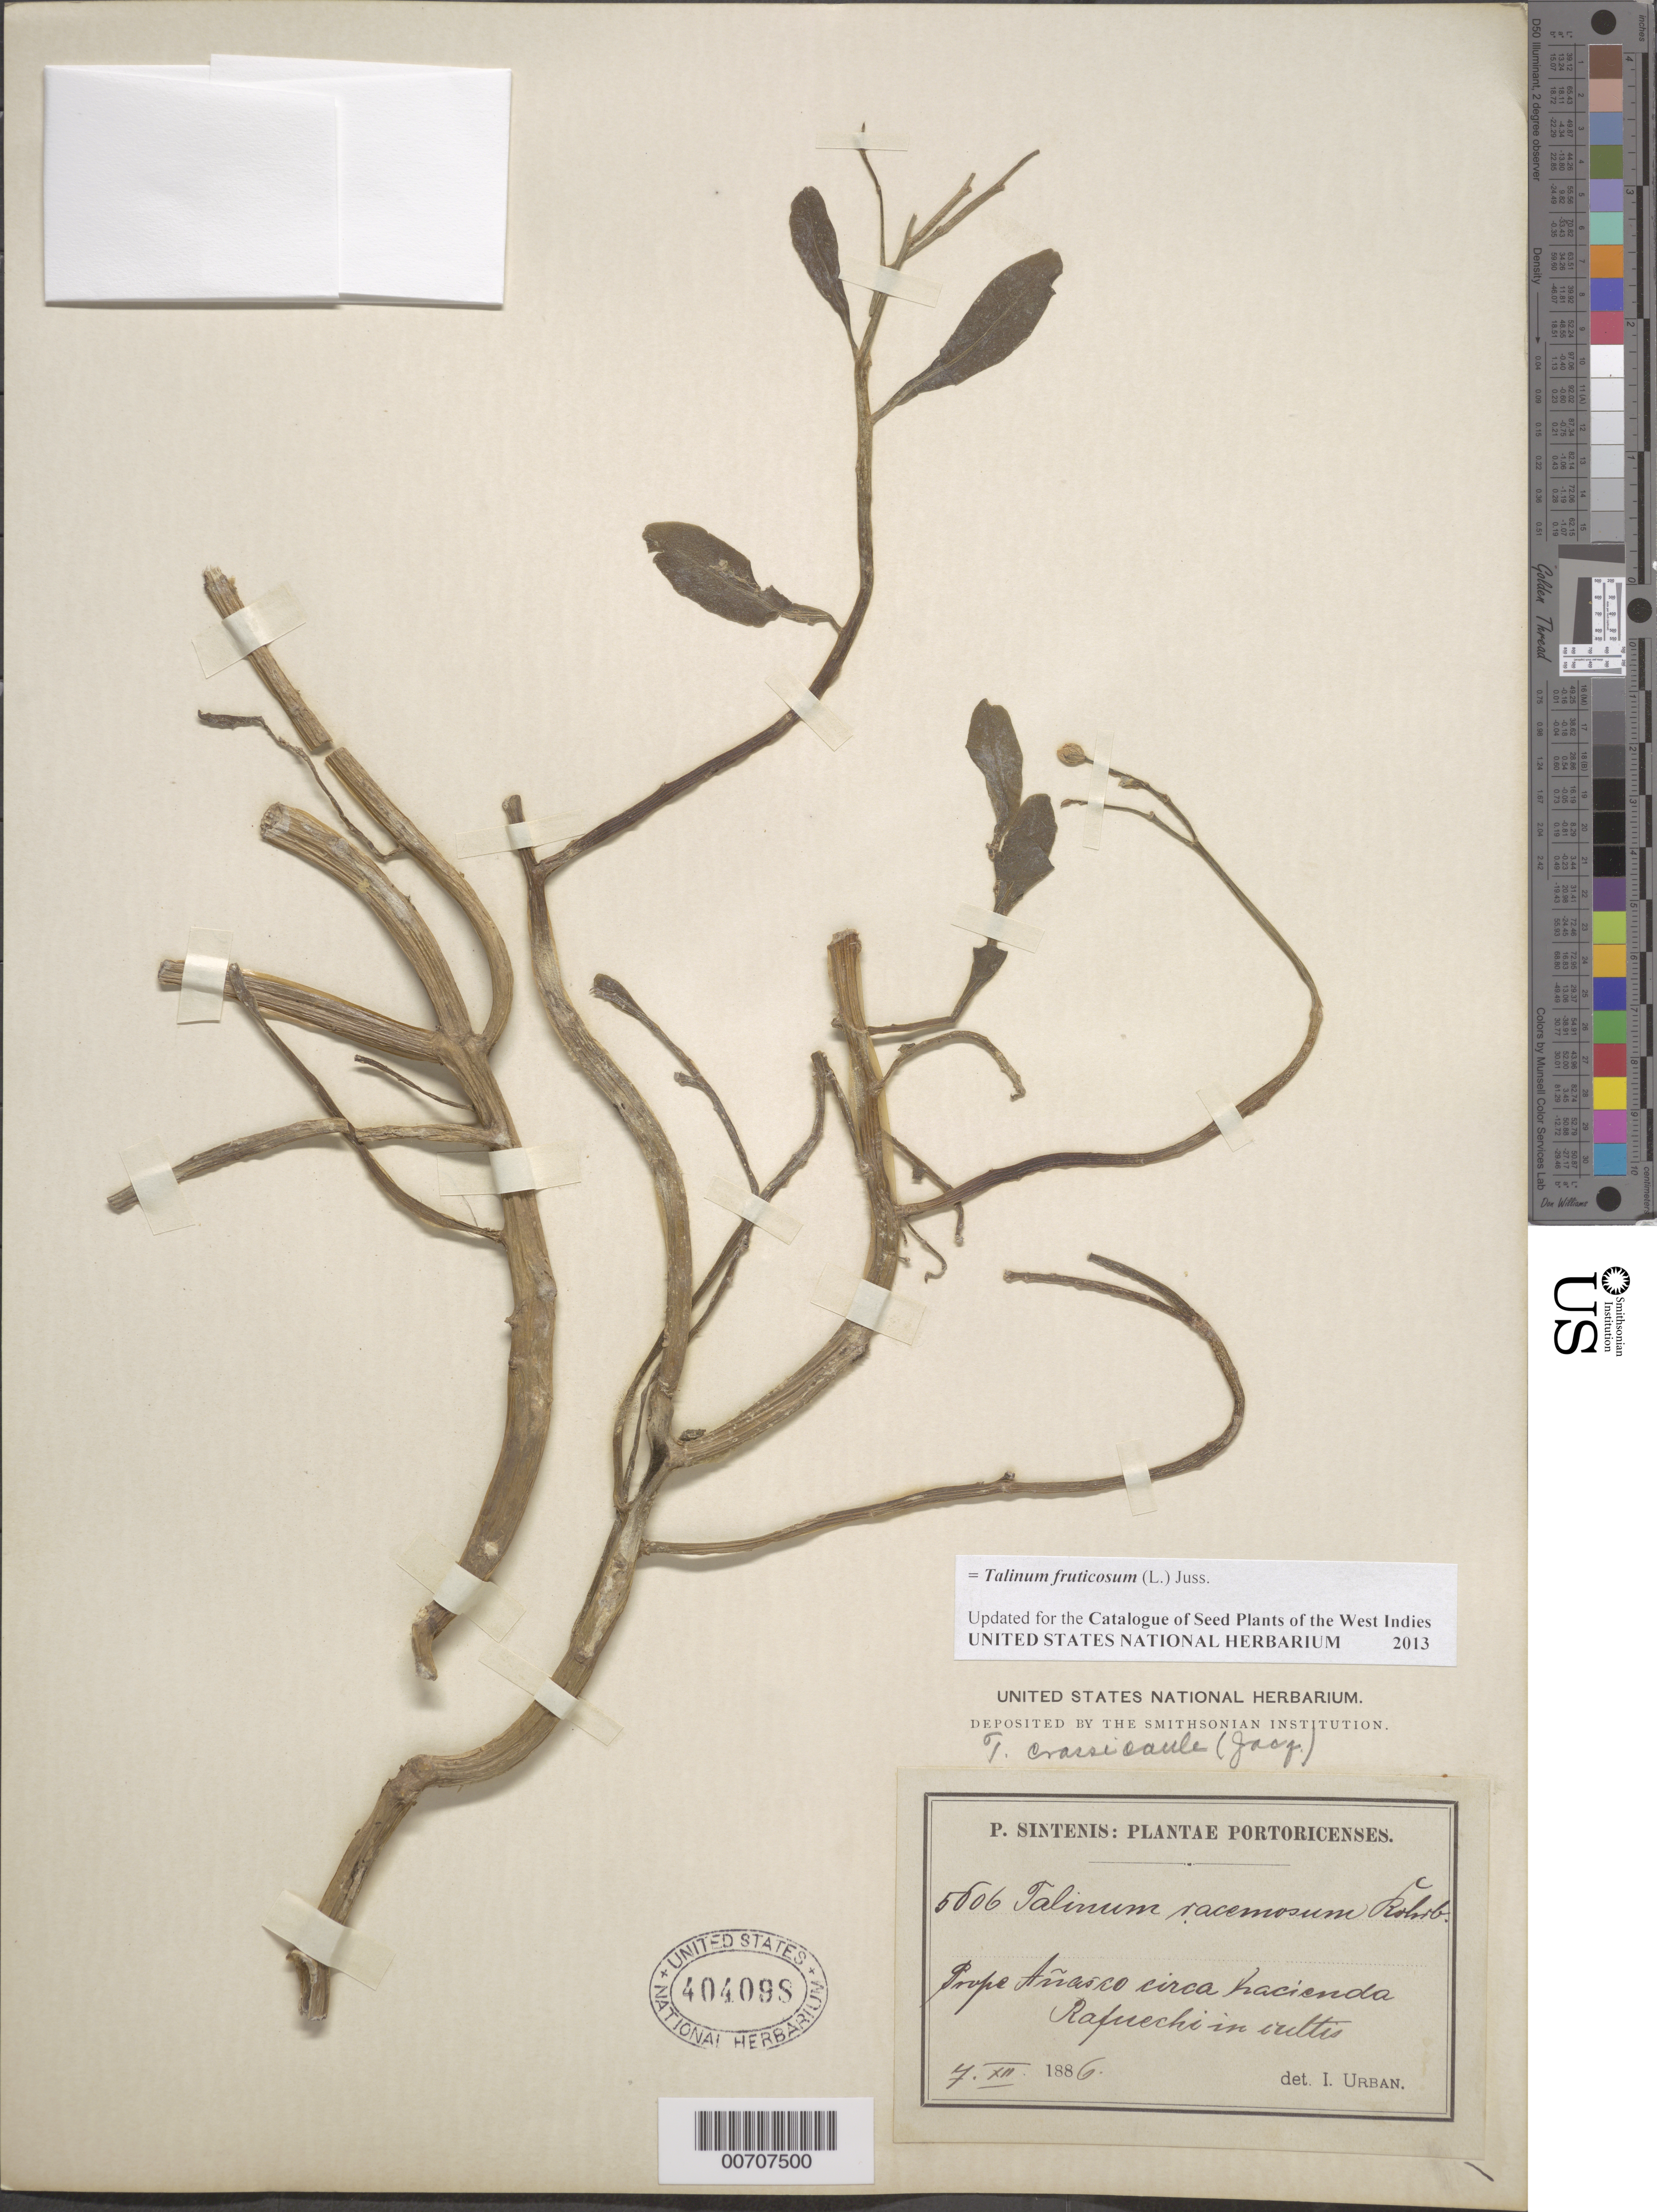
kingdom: Plantae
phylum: Tracheophyta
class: Magnoliopsida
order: Caryophyllales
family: Talinaceae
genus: Talinum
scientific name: Talinum fruticosum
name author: (L.) Juss.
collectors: P. Sintenis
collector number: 5606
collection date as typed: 07 Dec 1886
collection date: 1886-12-07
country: Puerto Rico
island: Greater Antilles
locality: Prope Anascocirca hacienda Rafuechi in cultis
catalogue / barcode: US 404098